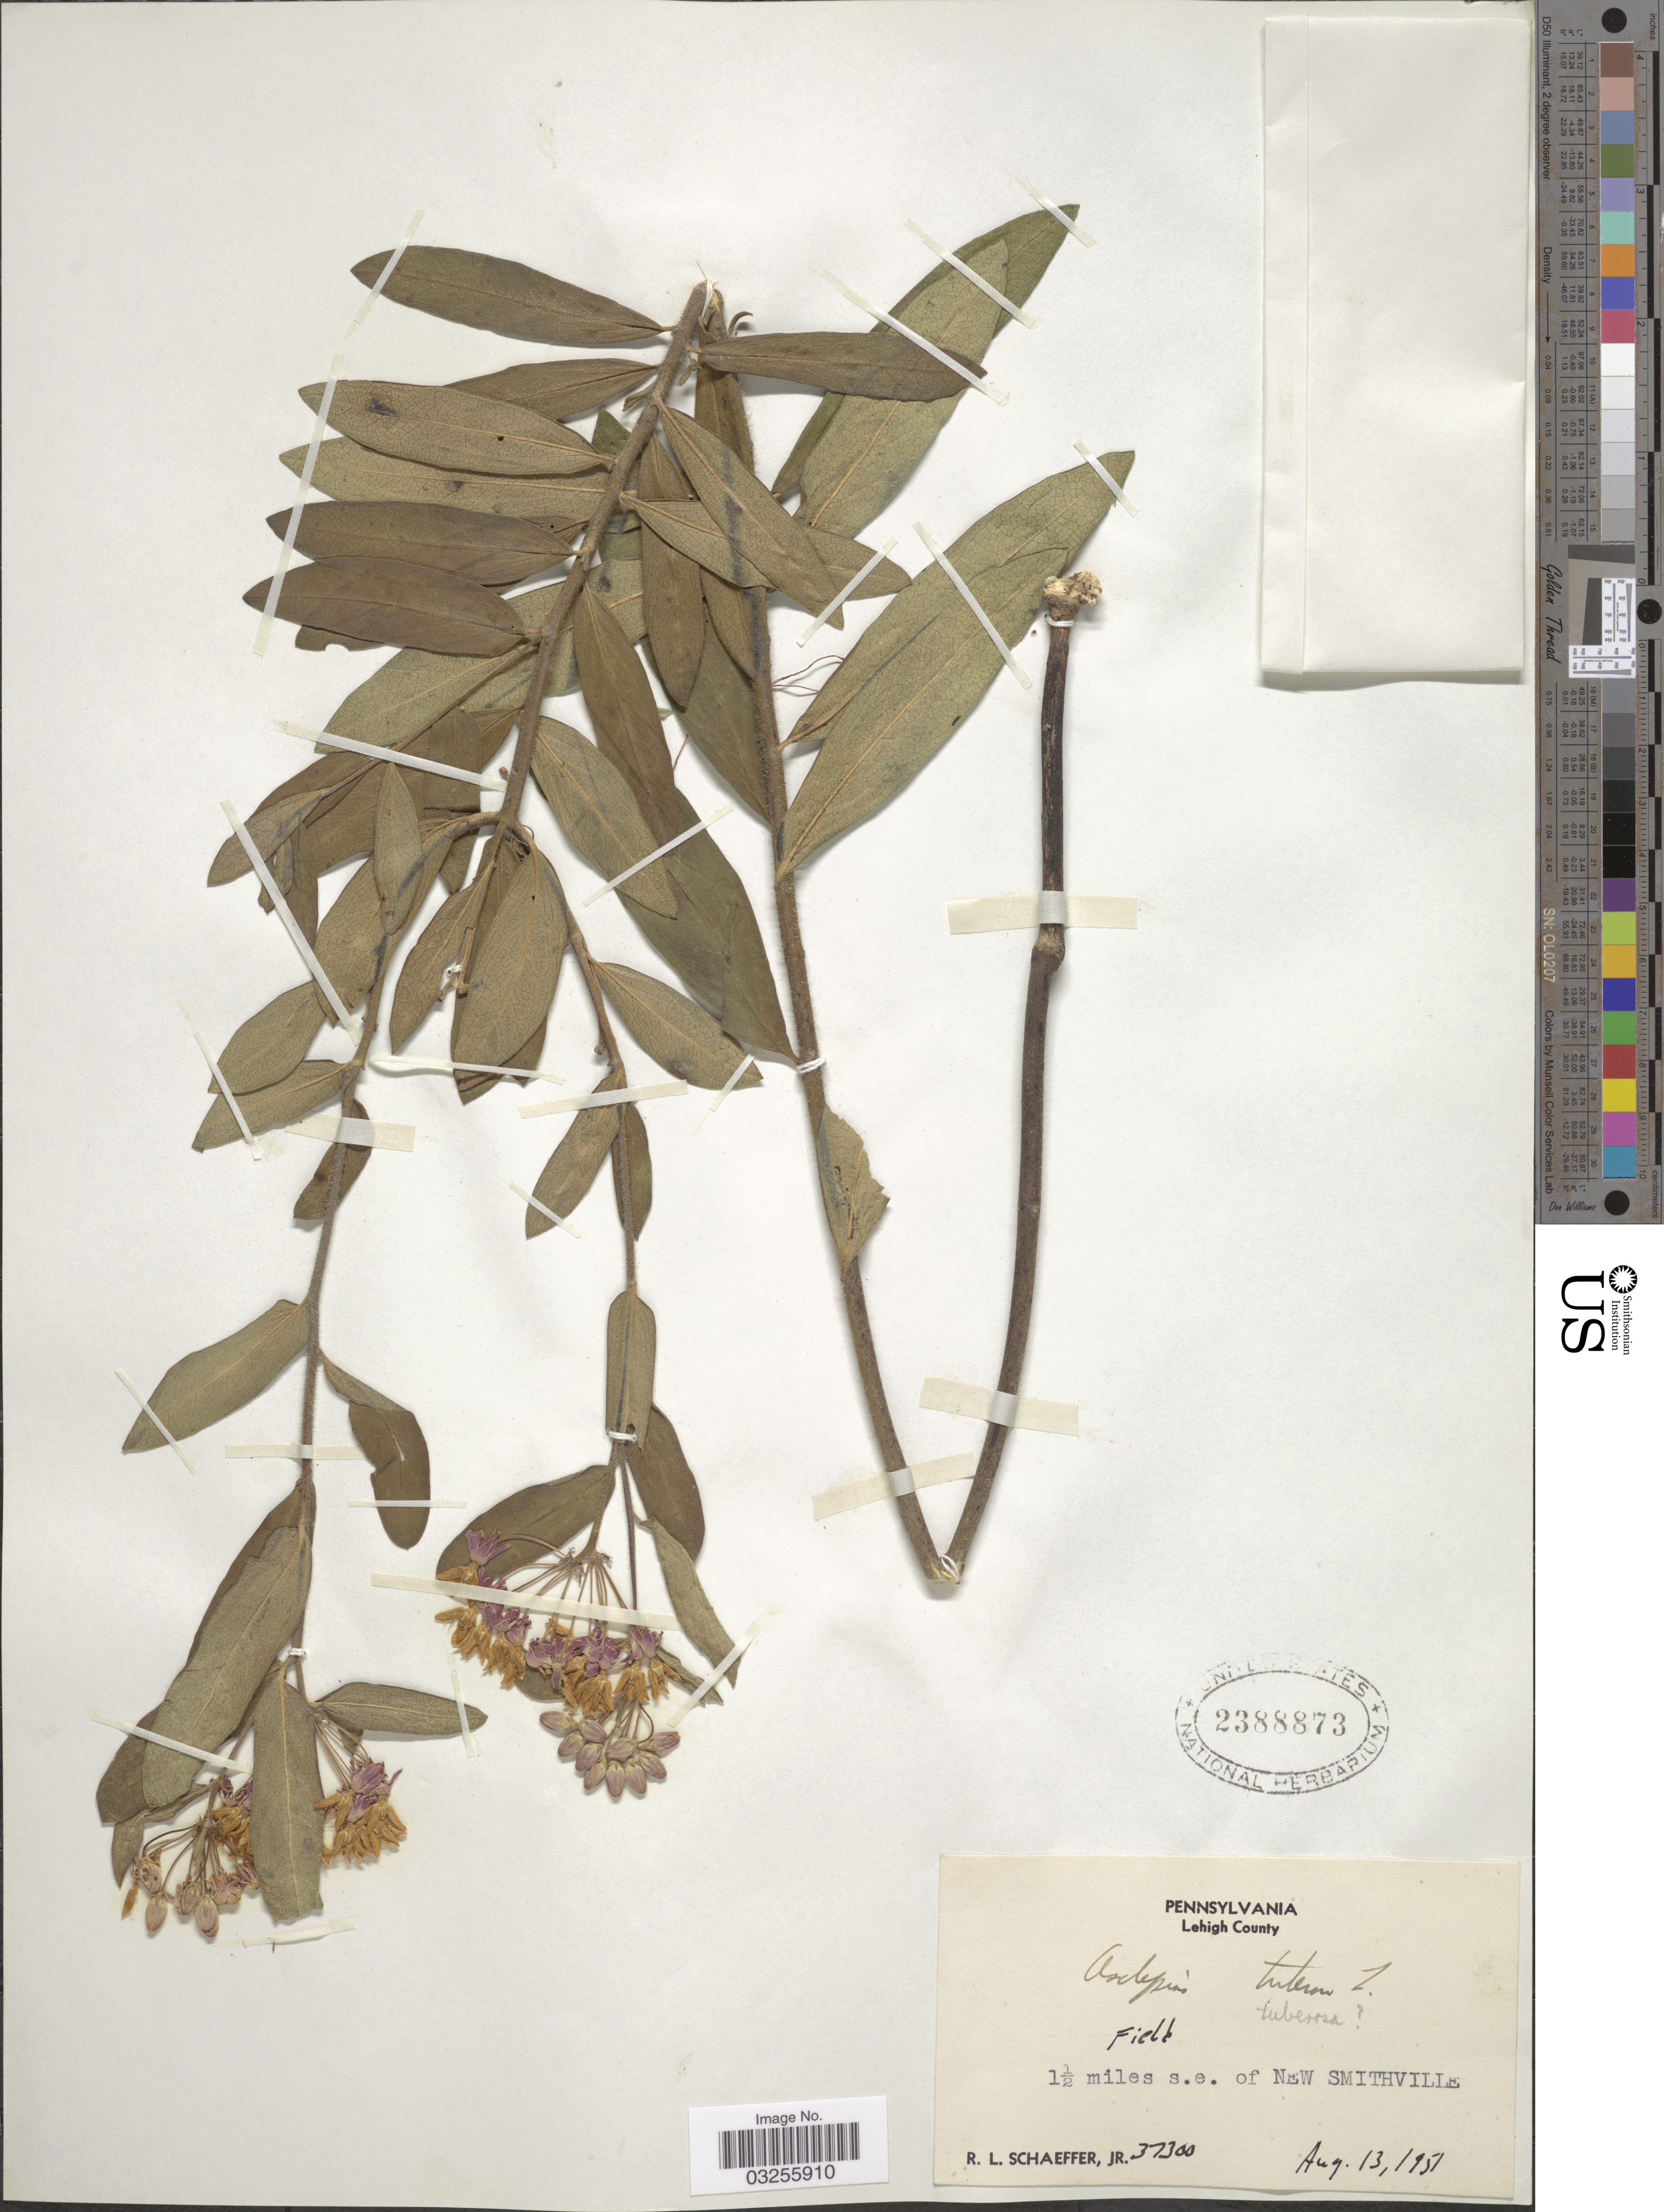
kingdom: Plantae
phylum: Tracheophyta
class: Magnoliopsida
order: Gentianales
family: Apocynaceae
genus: Asclepias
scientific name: Asclepias tuberosa subsp. interior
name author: Woodson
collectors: R. L. Schaeffer Jr.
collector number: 37300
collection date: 1951-08-13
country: United States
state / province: Pennsylvania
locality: Lehigh County. 1½ miles s.e. of New Smithville.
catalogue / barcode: US 2388873